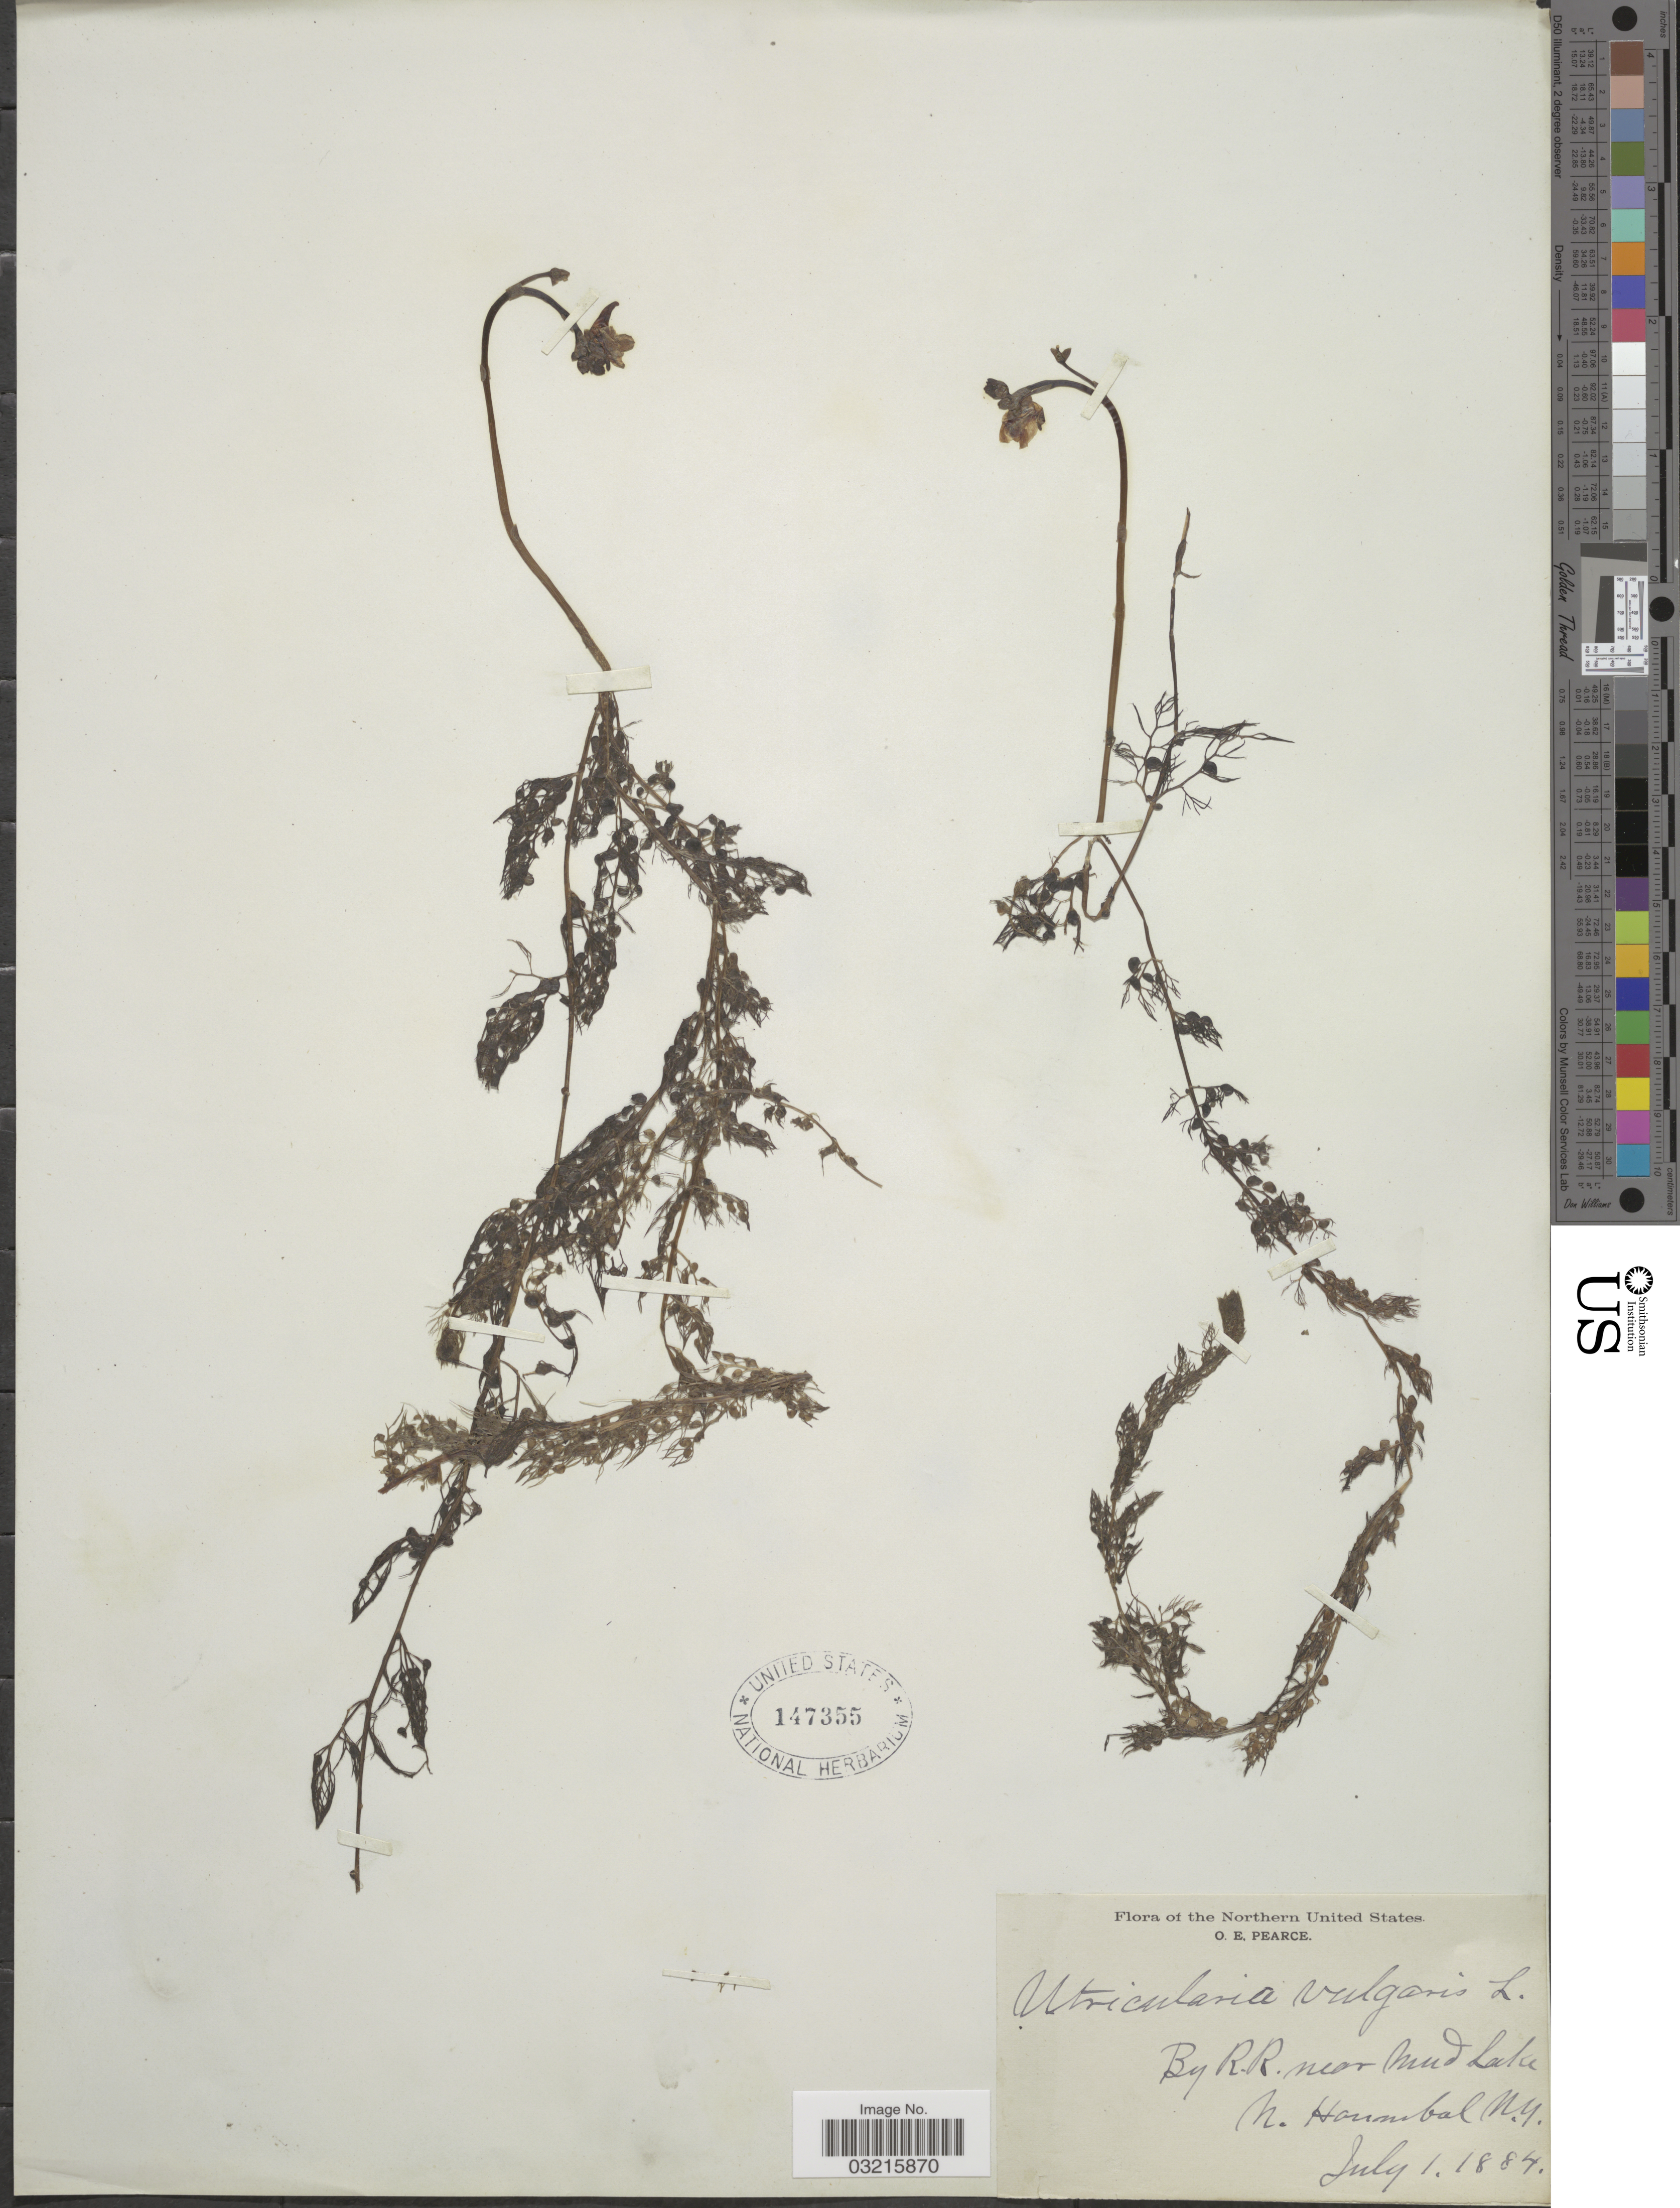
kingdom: Plantae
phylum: Tracheophyta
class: Magnoliopsida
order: Lamiales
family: Lentibulariaceae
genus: Utricularia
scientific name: Utricularia vulgaris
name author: L.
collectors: O. E. Pearce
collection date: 1884-07-01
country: United States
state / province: New York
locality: By R.R. near Mud Lake, N. Hannibal.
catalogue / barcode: US 147355